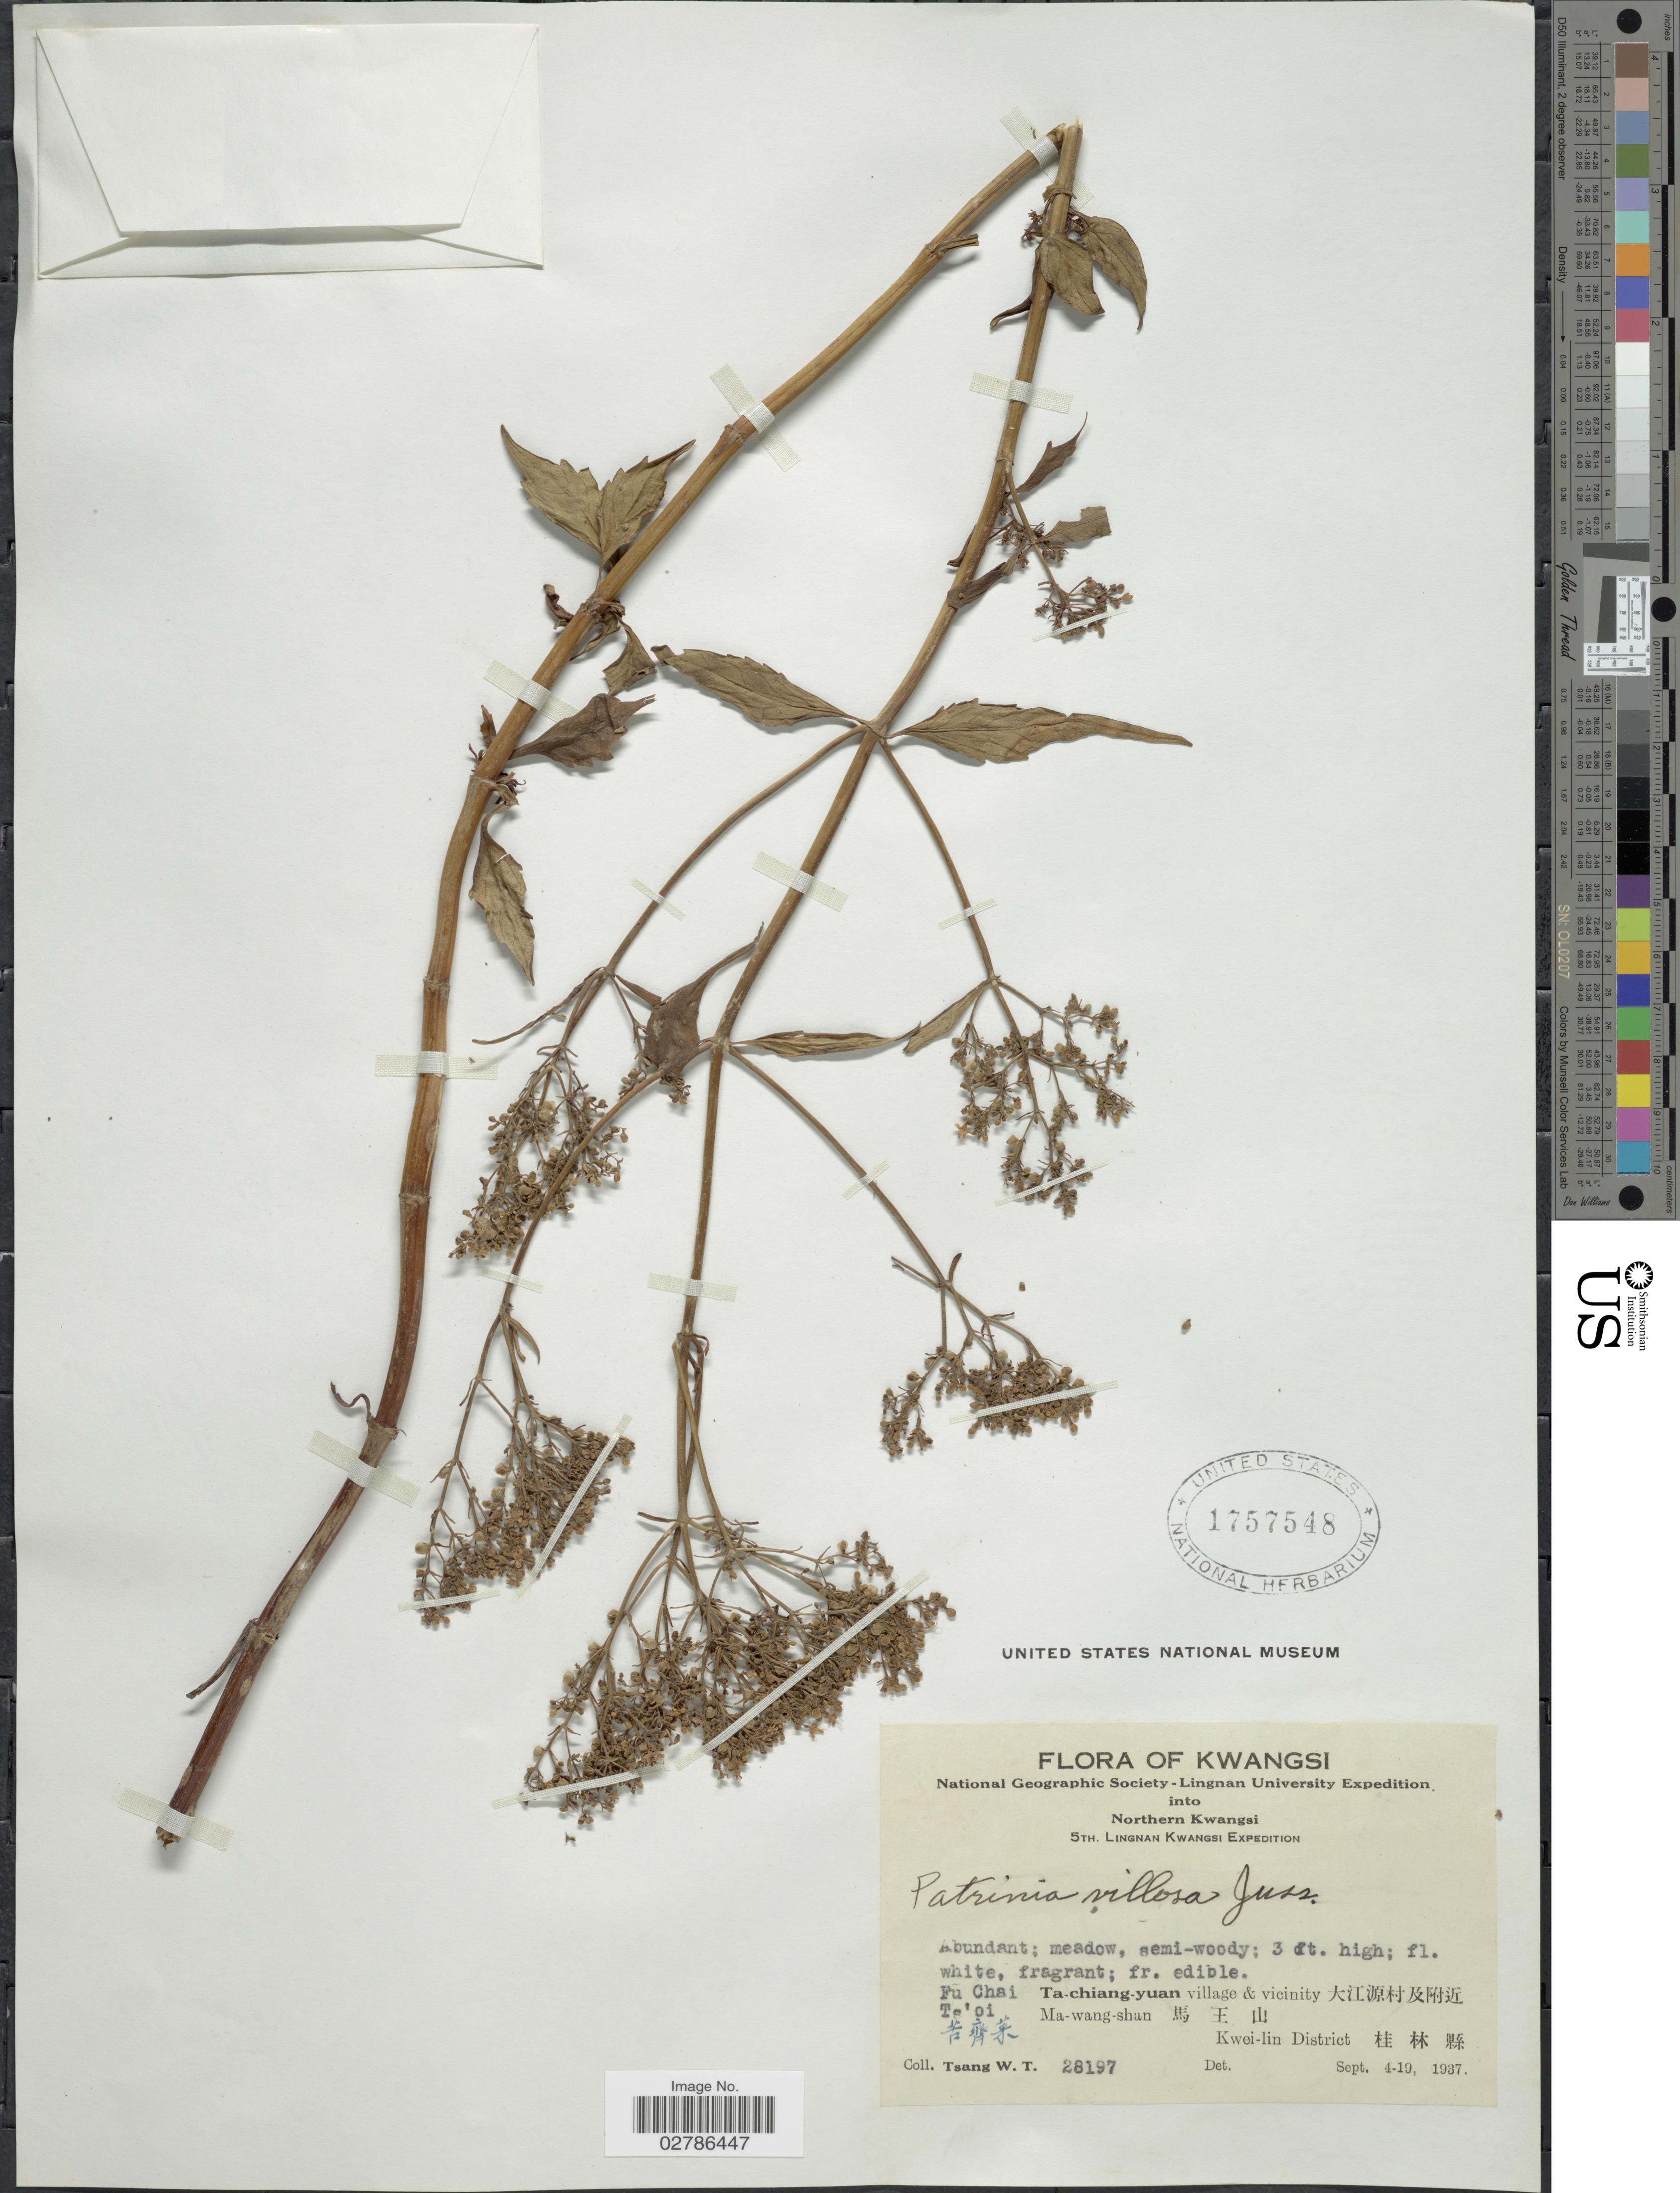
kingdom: Plantae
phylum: Tracheophyta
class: Magnoliopsida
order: Dipsacales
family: Caprifoliaceae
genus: Patrinia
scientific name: Patrinia villosa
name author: (Thunb.) Dufr.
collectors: W. T. Tsang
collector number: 28197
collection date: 1937-09-04/1937-09-19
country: China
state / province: Guangxi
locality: Kwangsi, Northern Kwangsi, Fu Chai, Ts'oi, Ta-chiang-yuan village & vicinity, Ma-wang-shan, Kwei-lin District.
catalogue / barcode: US 1757548